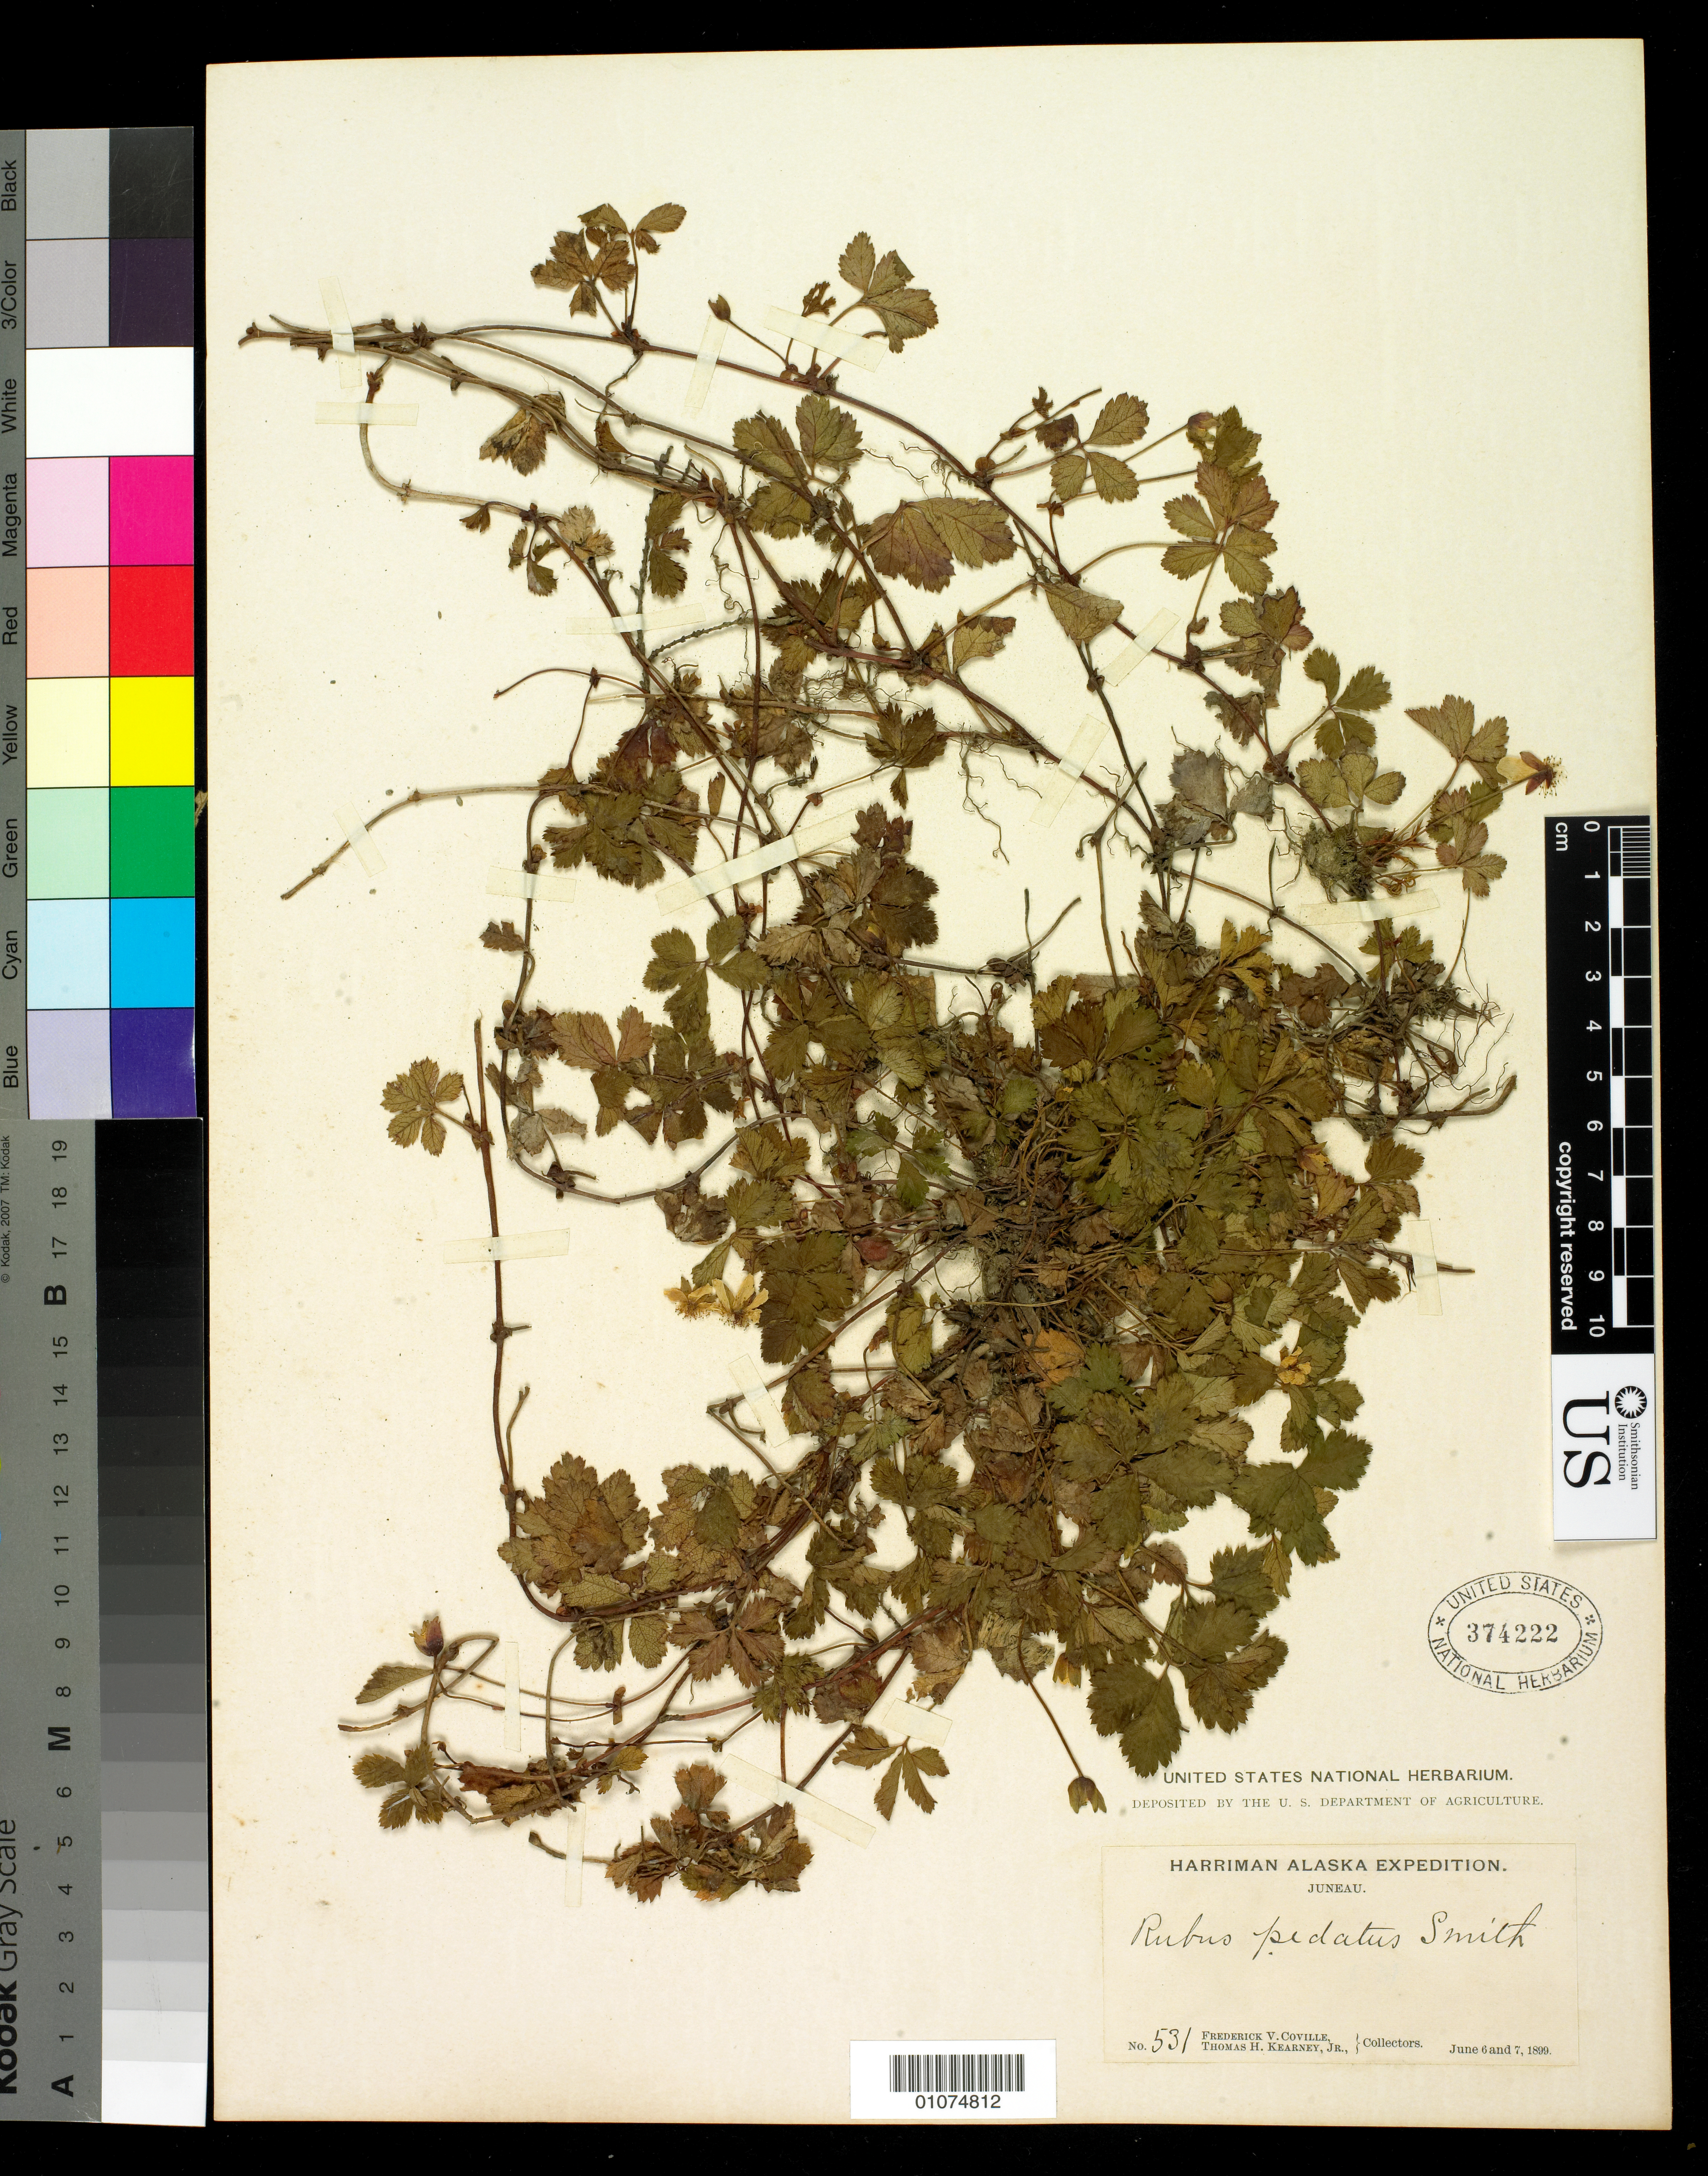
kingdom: Plantae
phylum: Tracheophyta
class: Magnoliopsida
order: Rosales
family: Rosaceae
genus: Rubus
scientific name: Rubus pedatus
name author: Sm.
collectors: F. V. Coville & T. H. Kearney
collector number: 531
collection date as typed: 06 Jun 1899 to 07 Jun 1899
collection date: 1899-06-06/1899-06-07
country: United States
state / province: Alaska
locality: Juneau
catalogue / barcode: US 374222